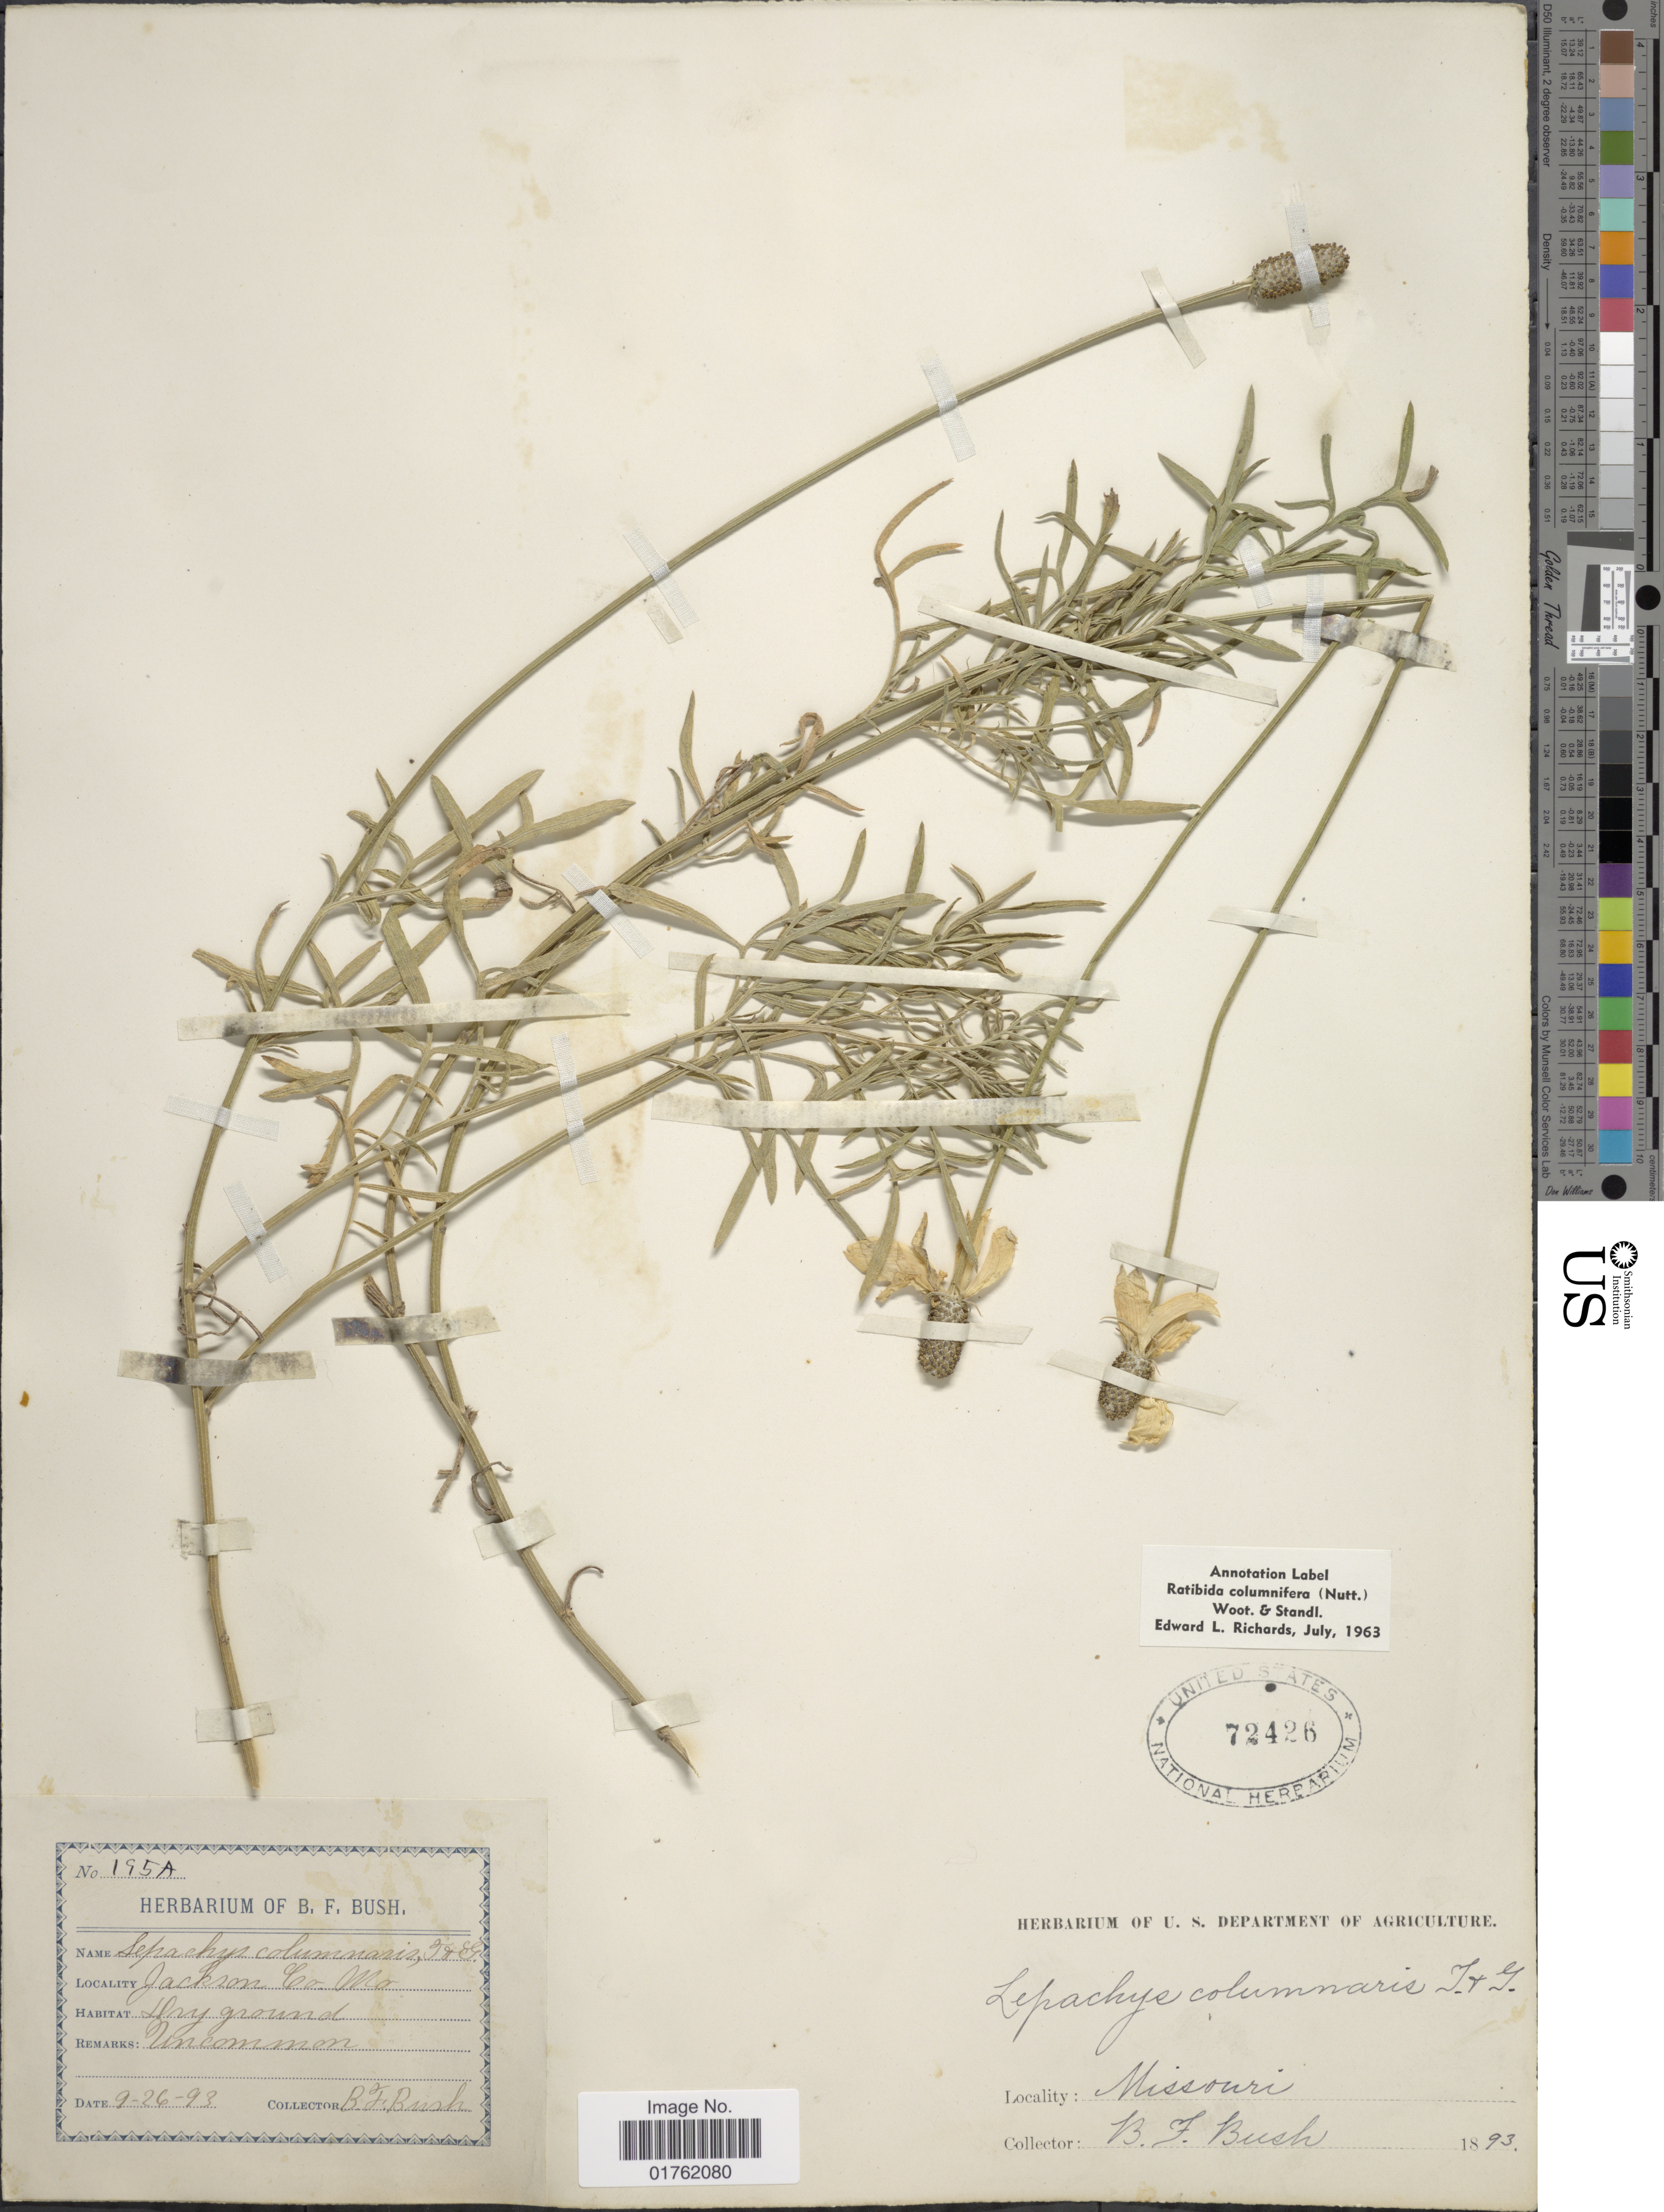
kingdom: Plantae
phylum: Tracheophyta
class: Magnoliopsida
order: Asterales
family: Asteraceae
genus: Ratibida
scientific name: Ratibida columnaris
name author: (Pursh) D. Don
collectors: B. F. Bush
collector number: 195A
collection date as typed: Transcribed d/m/y: 26/9/93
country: United States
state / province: Missouri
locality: Jackson Co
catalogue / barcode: US 72426